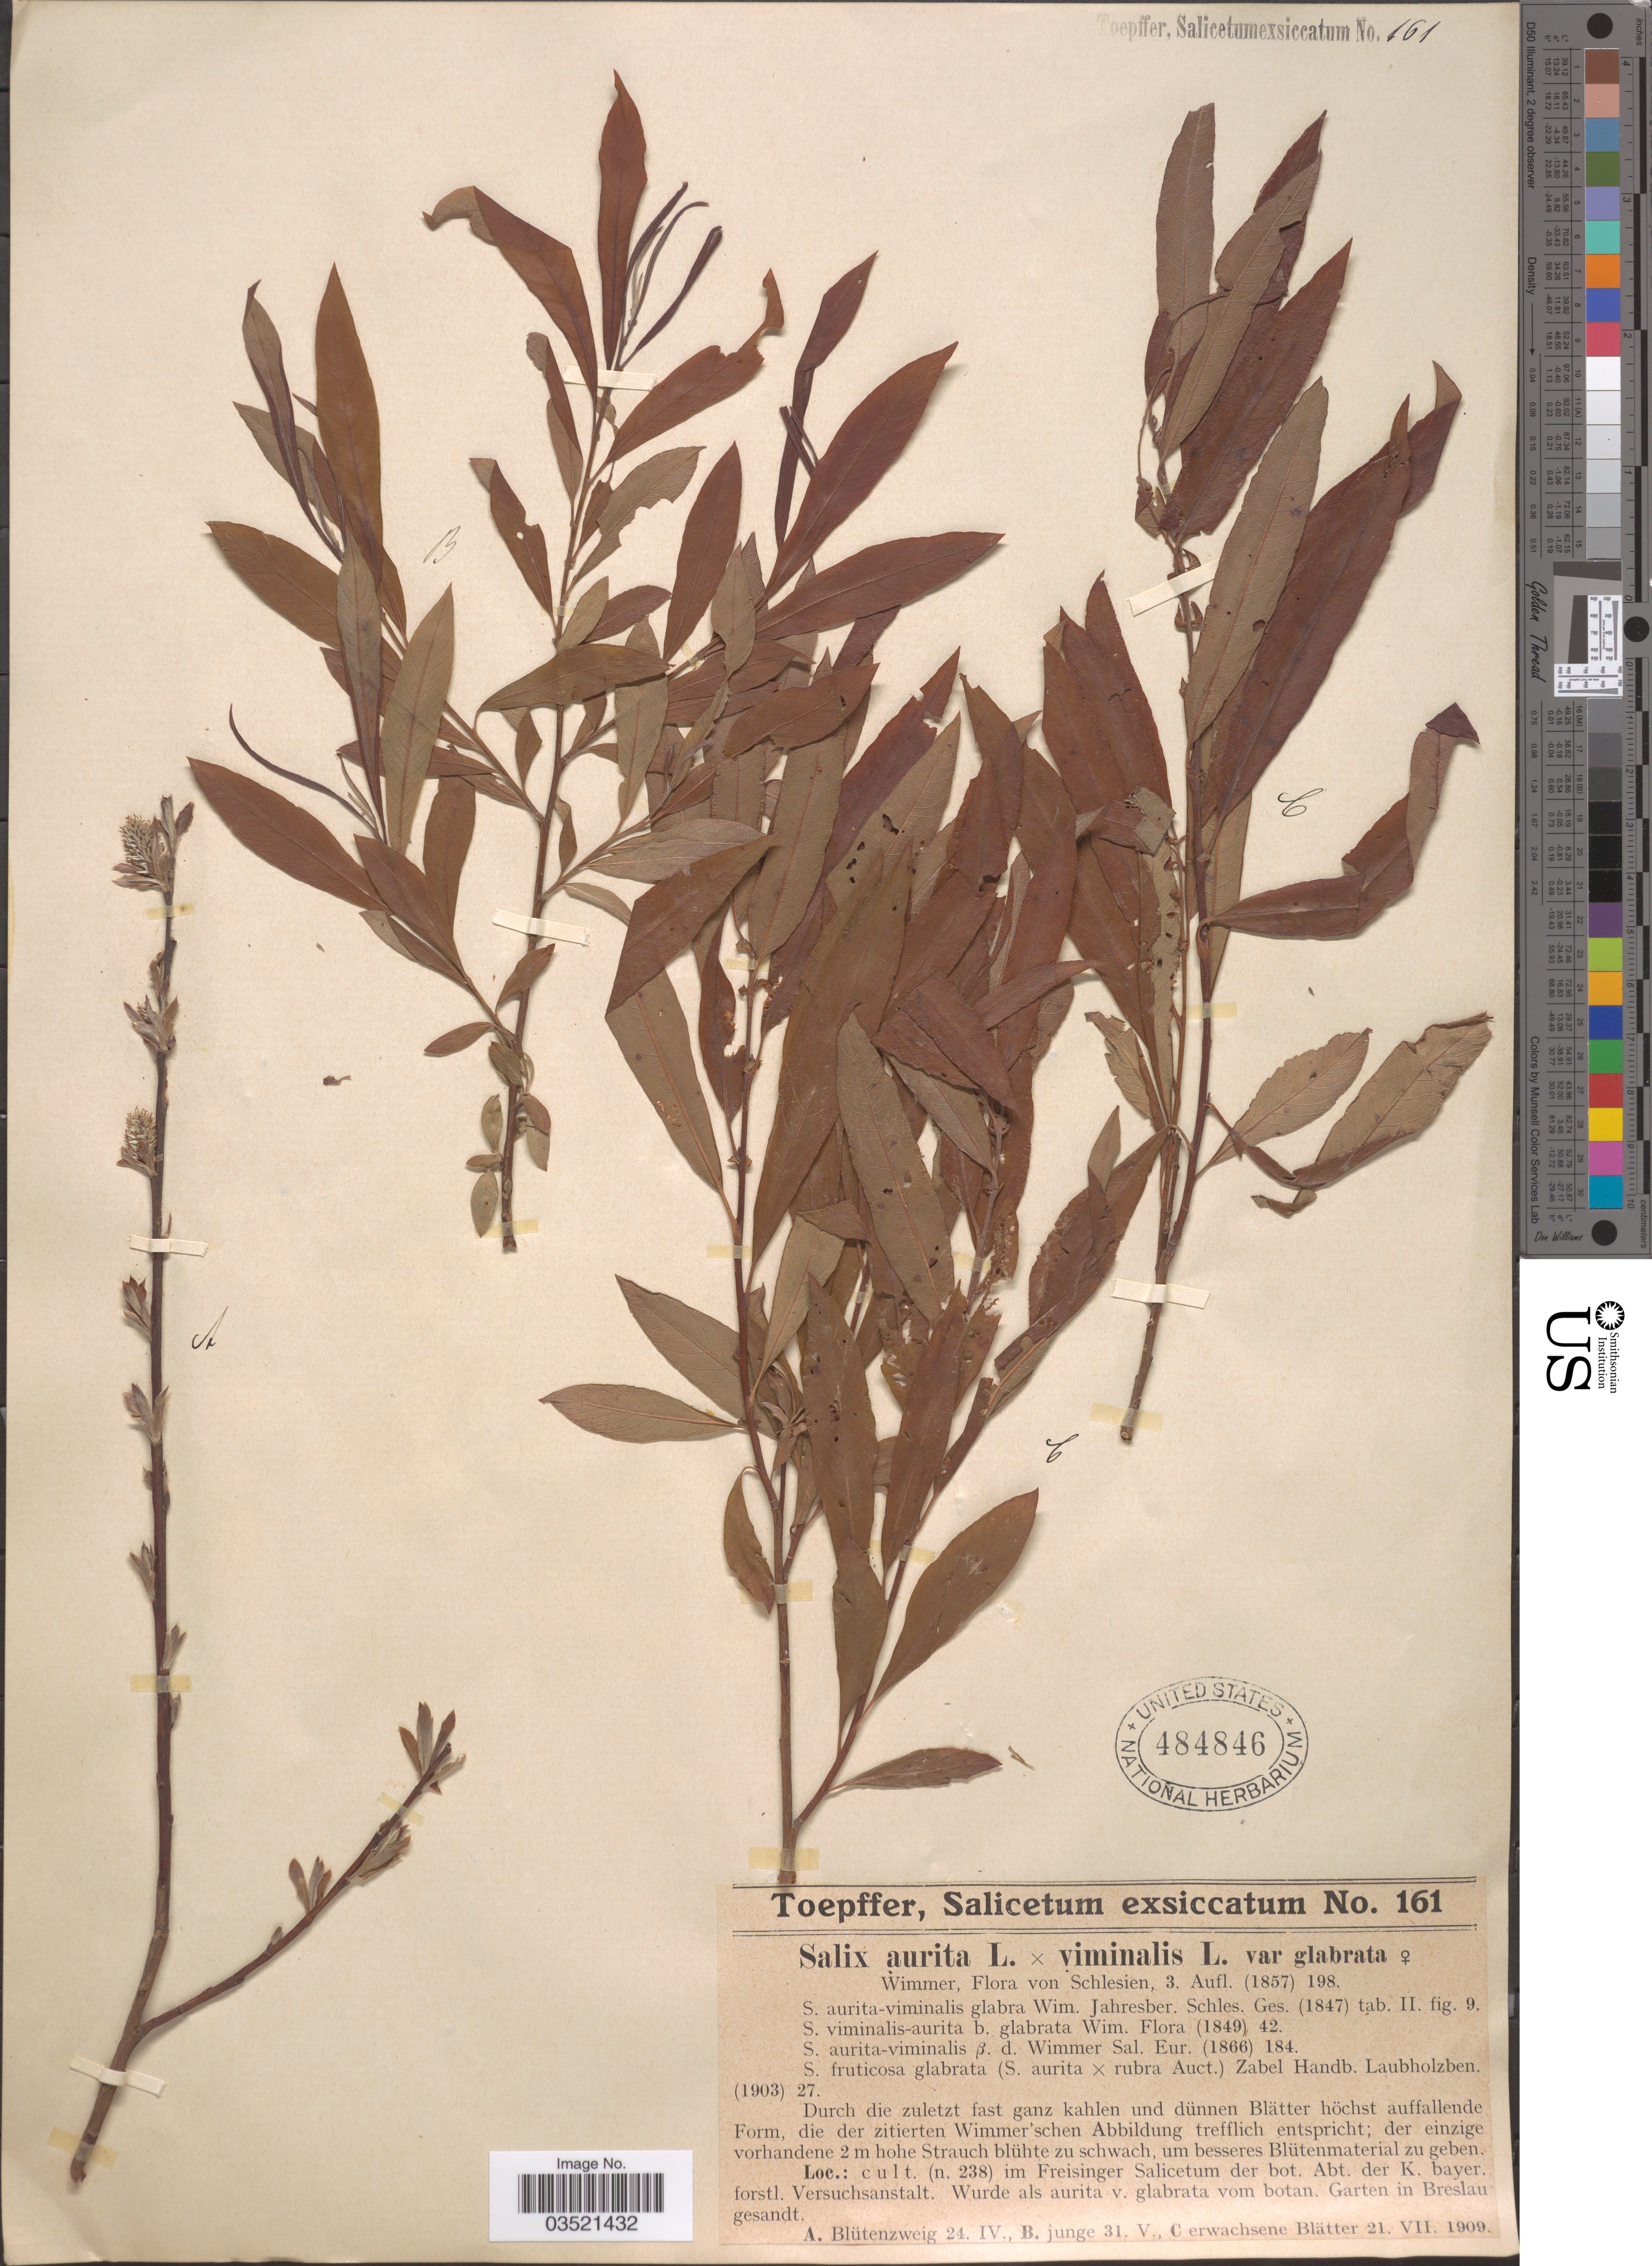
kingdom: Plantae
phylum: Tracheophyta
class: Magnoliopsida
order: Malpighiales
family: Salicaceae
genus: Salix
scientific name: Salix aurita x S. viminalis var. glabrata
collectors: A. Toepffer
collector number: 161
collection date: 1909-04-24/1909-07-21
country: Germany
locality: Cult. (n. 238) im Freisinger Salicetum der bot. Abt. der K. bayer. forstl. Versuchsanstalt. Wurde als aurita v. glabrata vom botan. Garten in Breslau gesandt.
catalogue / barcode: US 484846